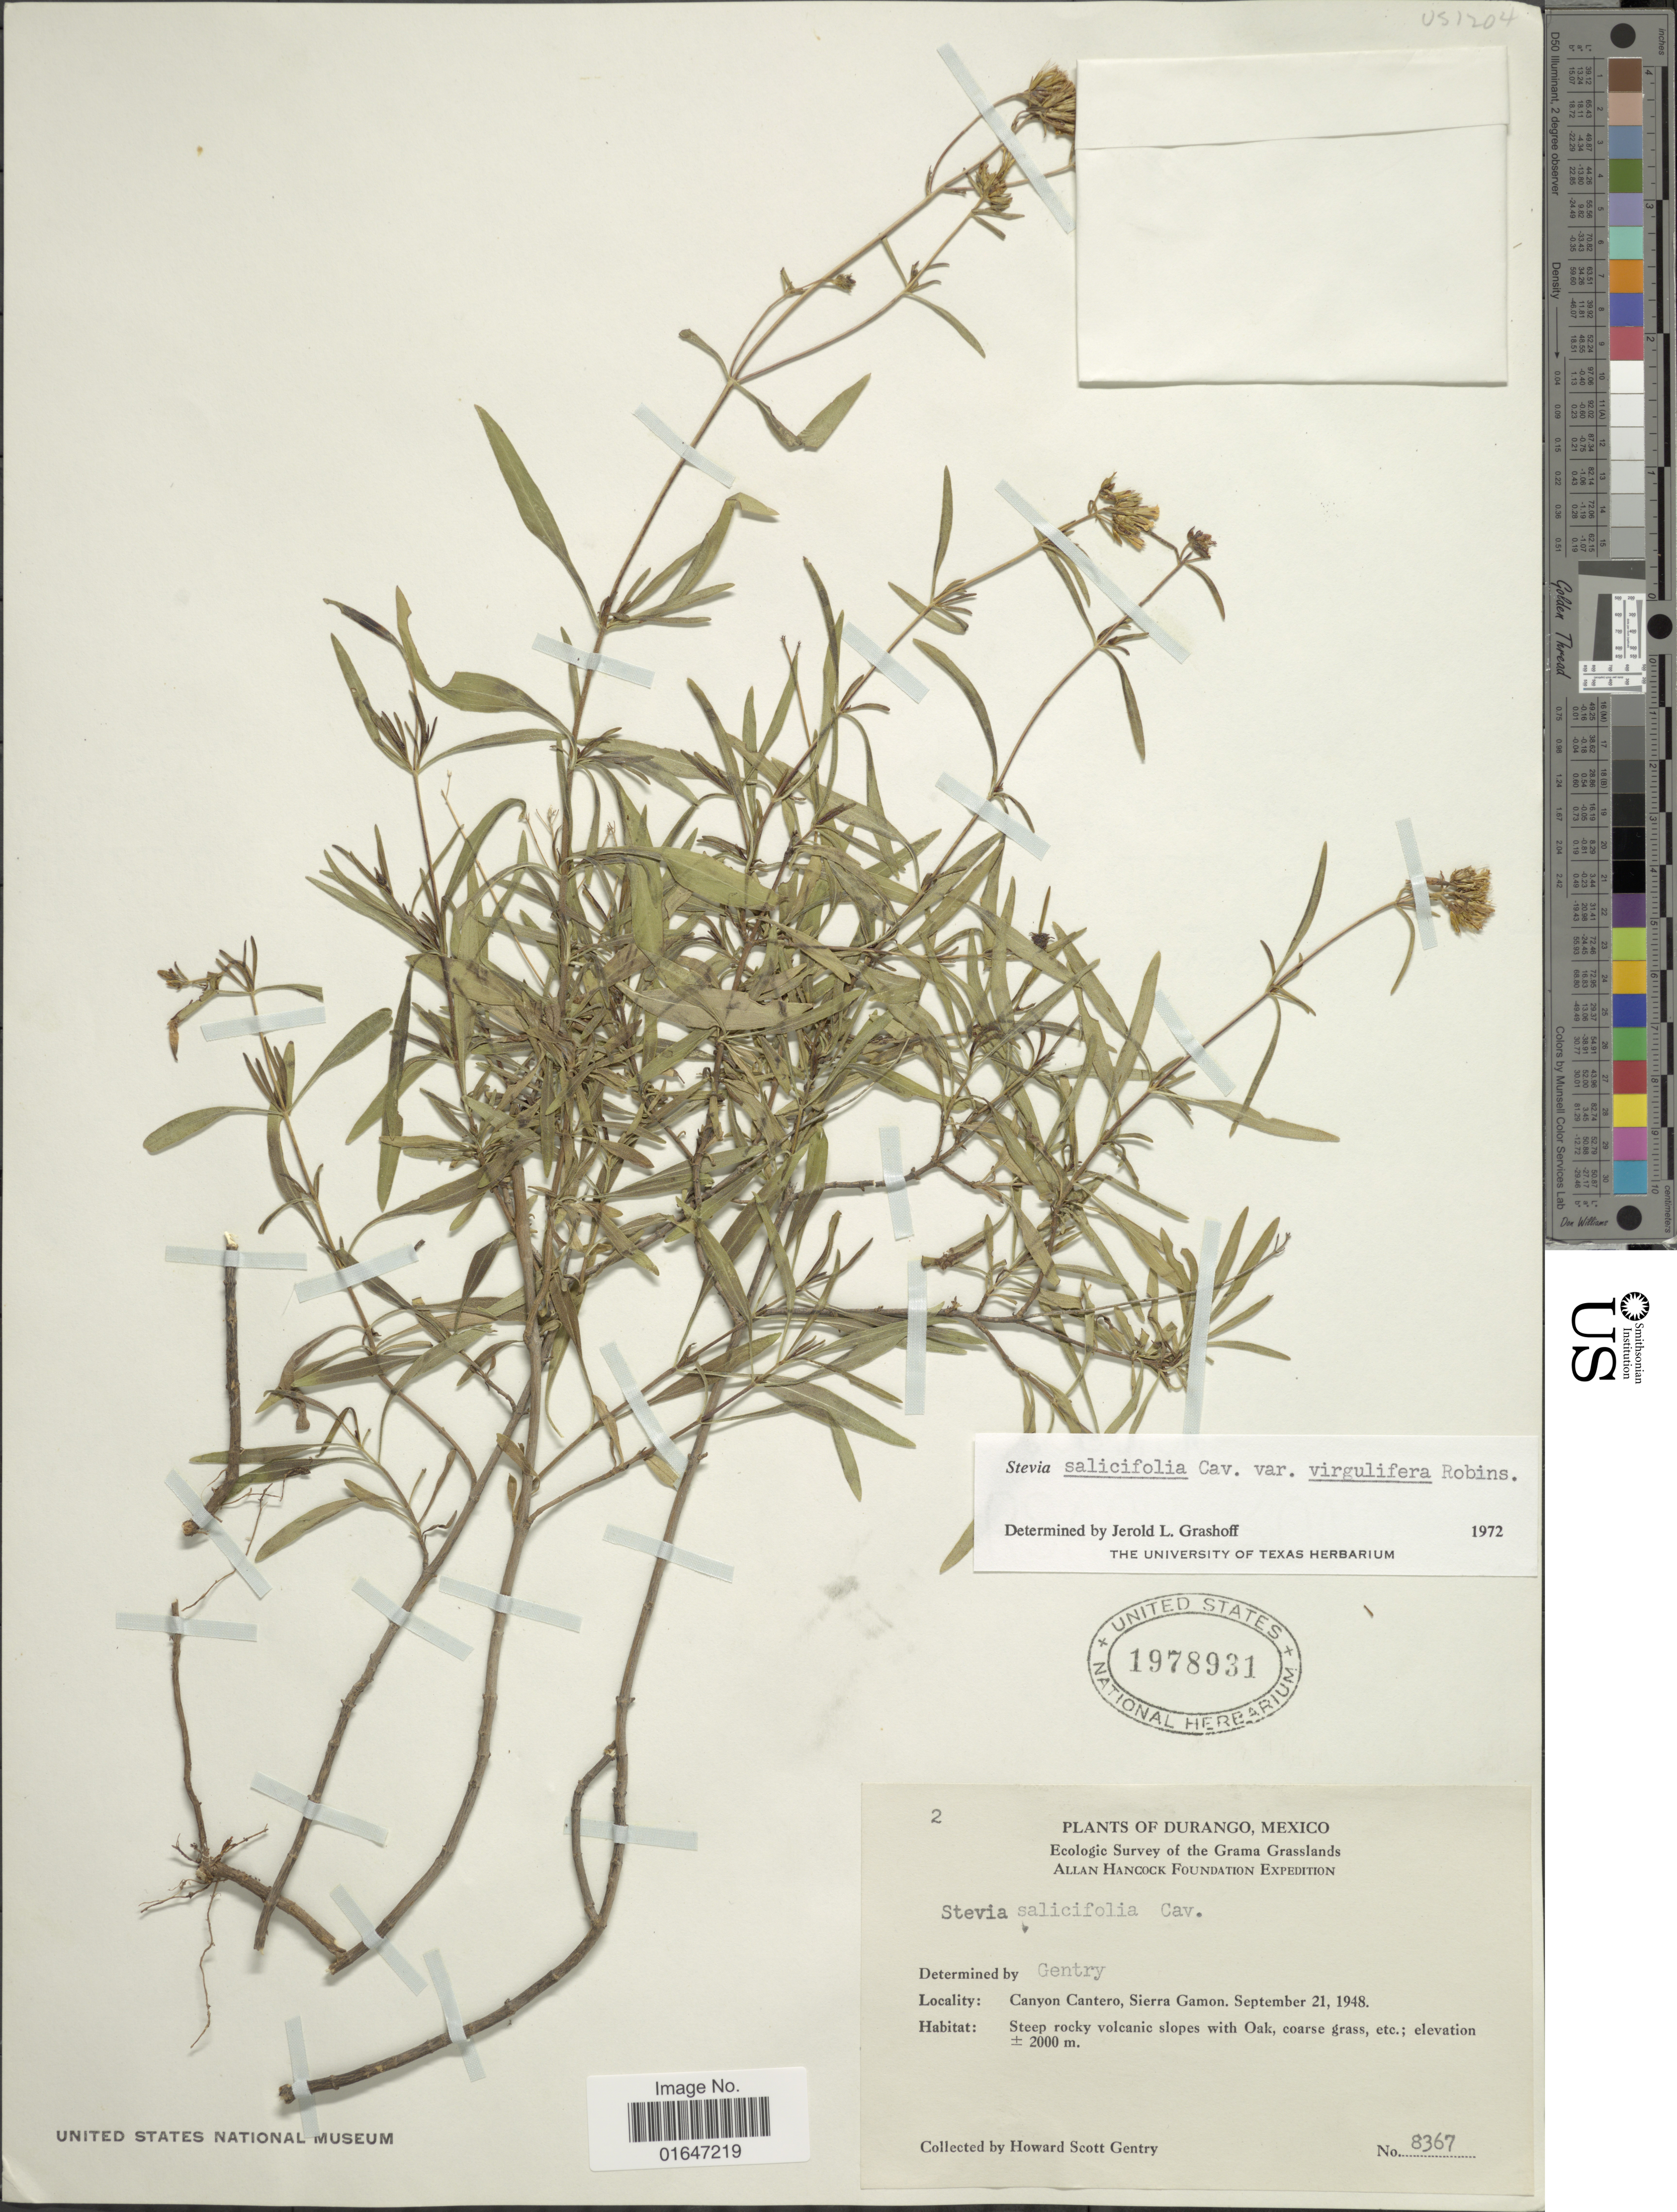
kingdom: Plantae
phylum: Tracheophyta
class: Magnoliopsida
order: Asterales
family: Asteraceae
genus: Stevia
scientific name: Stevia salicifolia var. virgulifera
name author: B.L. Rob.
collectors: H. S. Gentry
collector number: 8367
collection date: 1948-09-21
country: Mexico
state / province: Durango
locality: Canyon Centero, Sierra Gamon.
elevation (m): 2000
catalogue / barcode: US 1978931